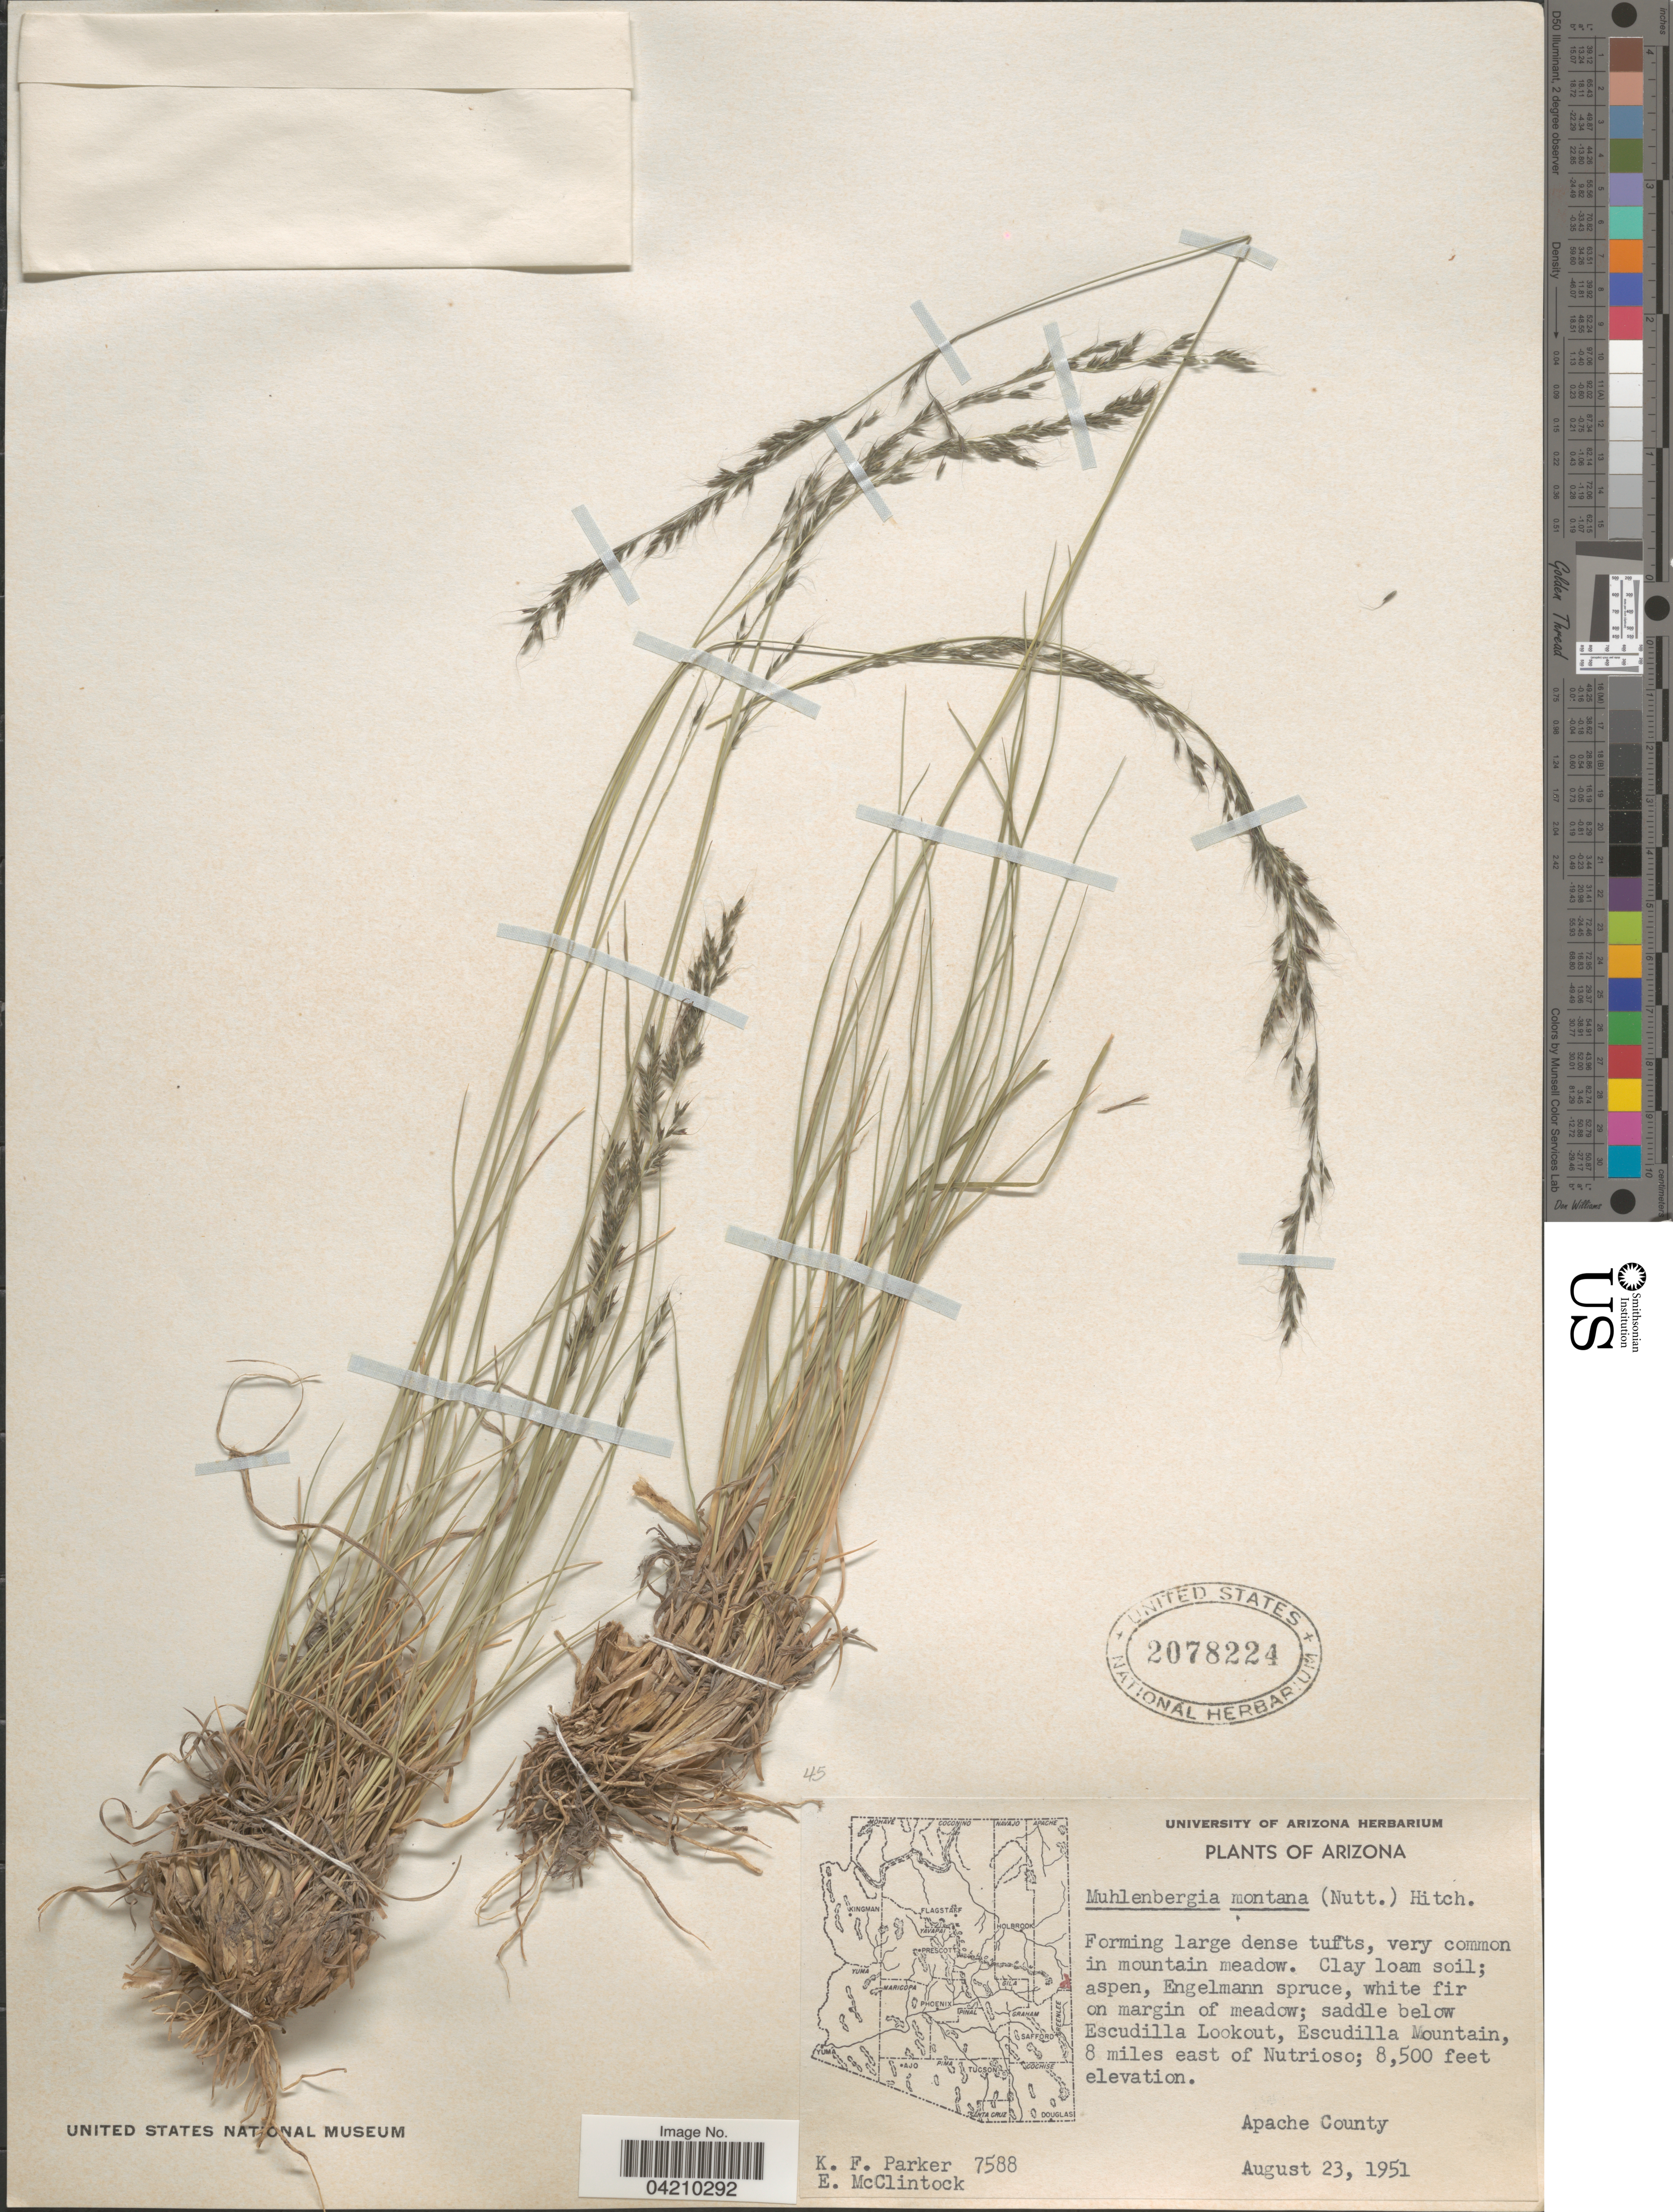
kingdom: Plantae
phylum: Tracheophyta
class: Liliopsida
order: Poales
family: Poaceae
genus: Muhlenbergia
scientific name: Muhlenbergia montana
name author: (Nutt.) Hitchc.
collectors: K. F. Parker & E. McClintock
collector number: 7588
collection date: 1951-08-23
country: United States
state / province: Arizona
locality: Saddle below Escudilla Lookout, Escudilla Mountain, 8 miles east of Nutrioso. Apache County.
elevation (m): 2591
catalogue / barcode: US 2078224